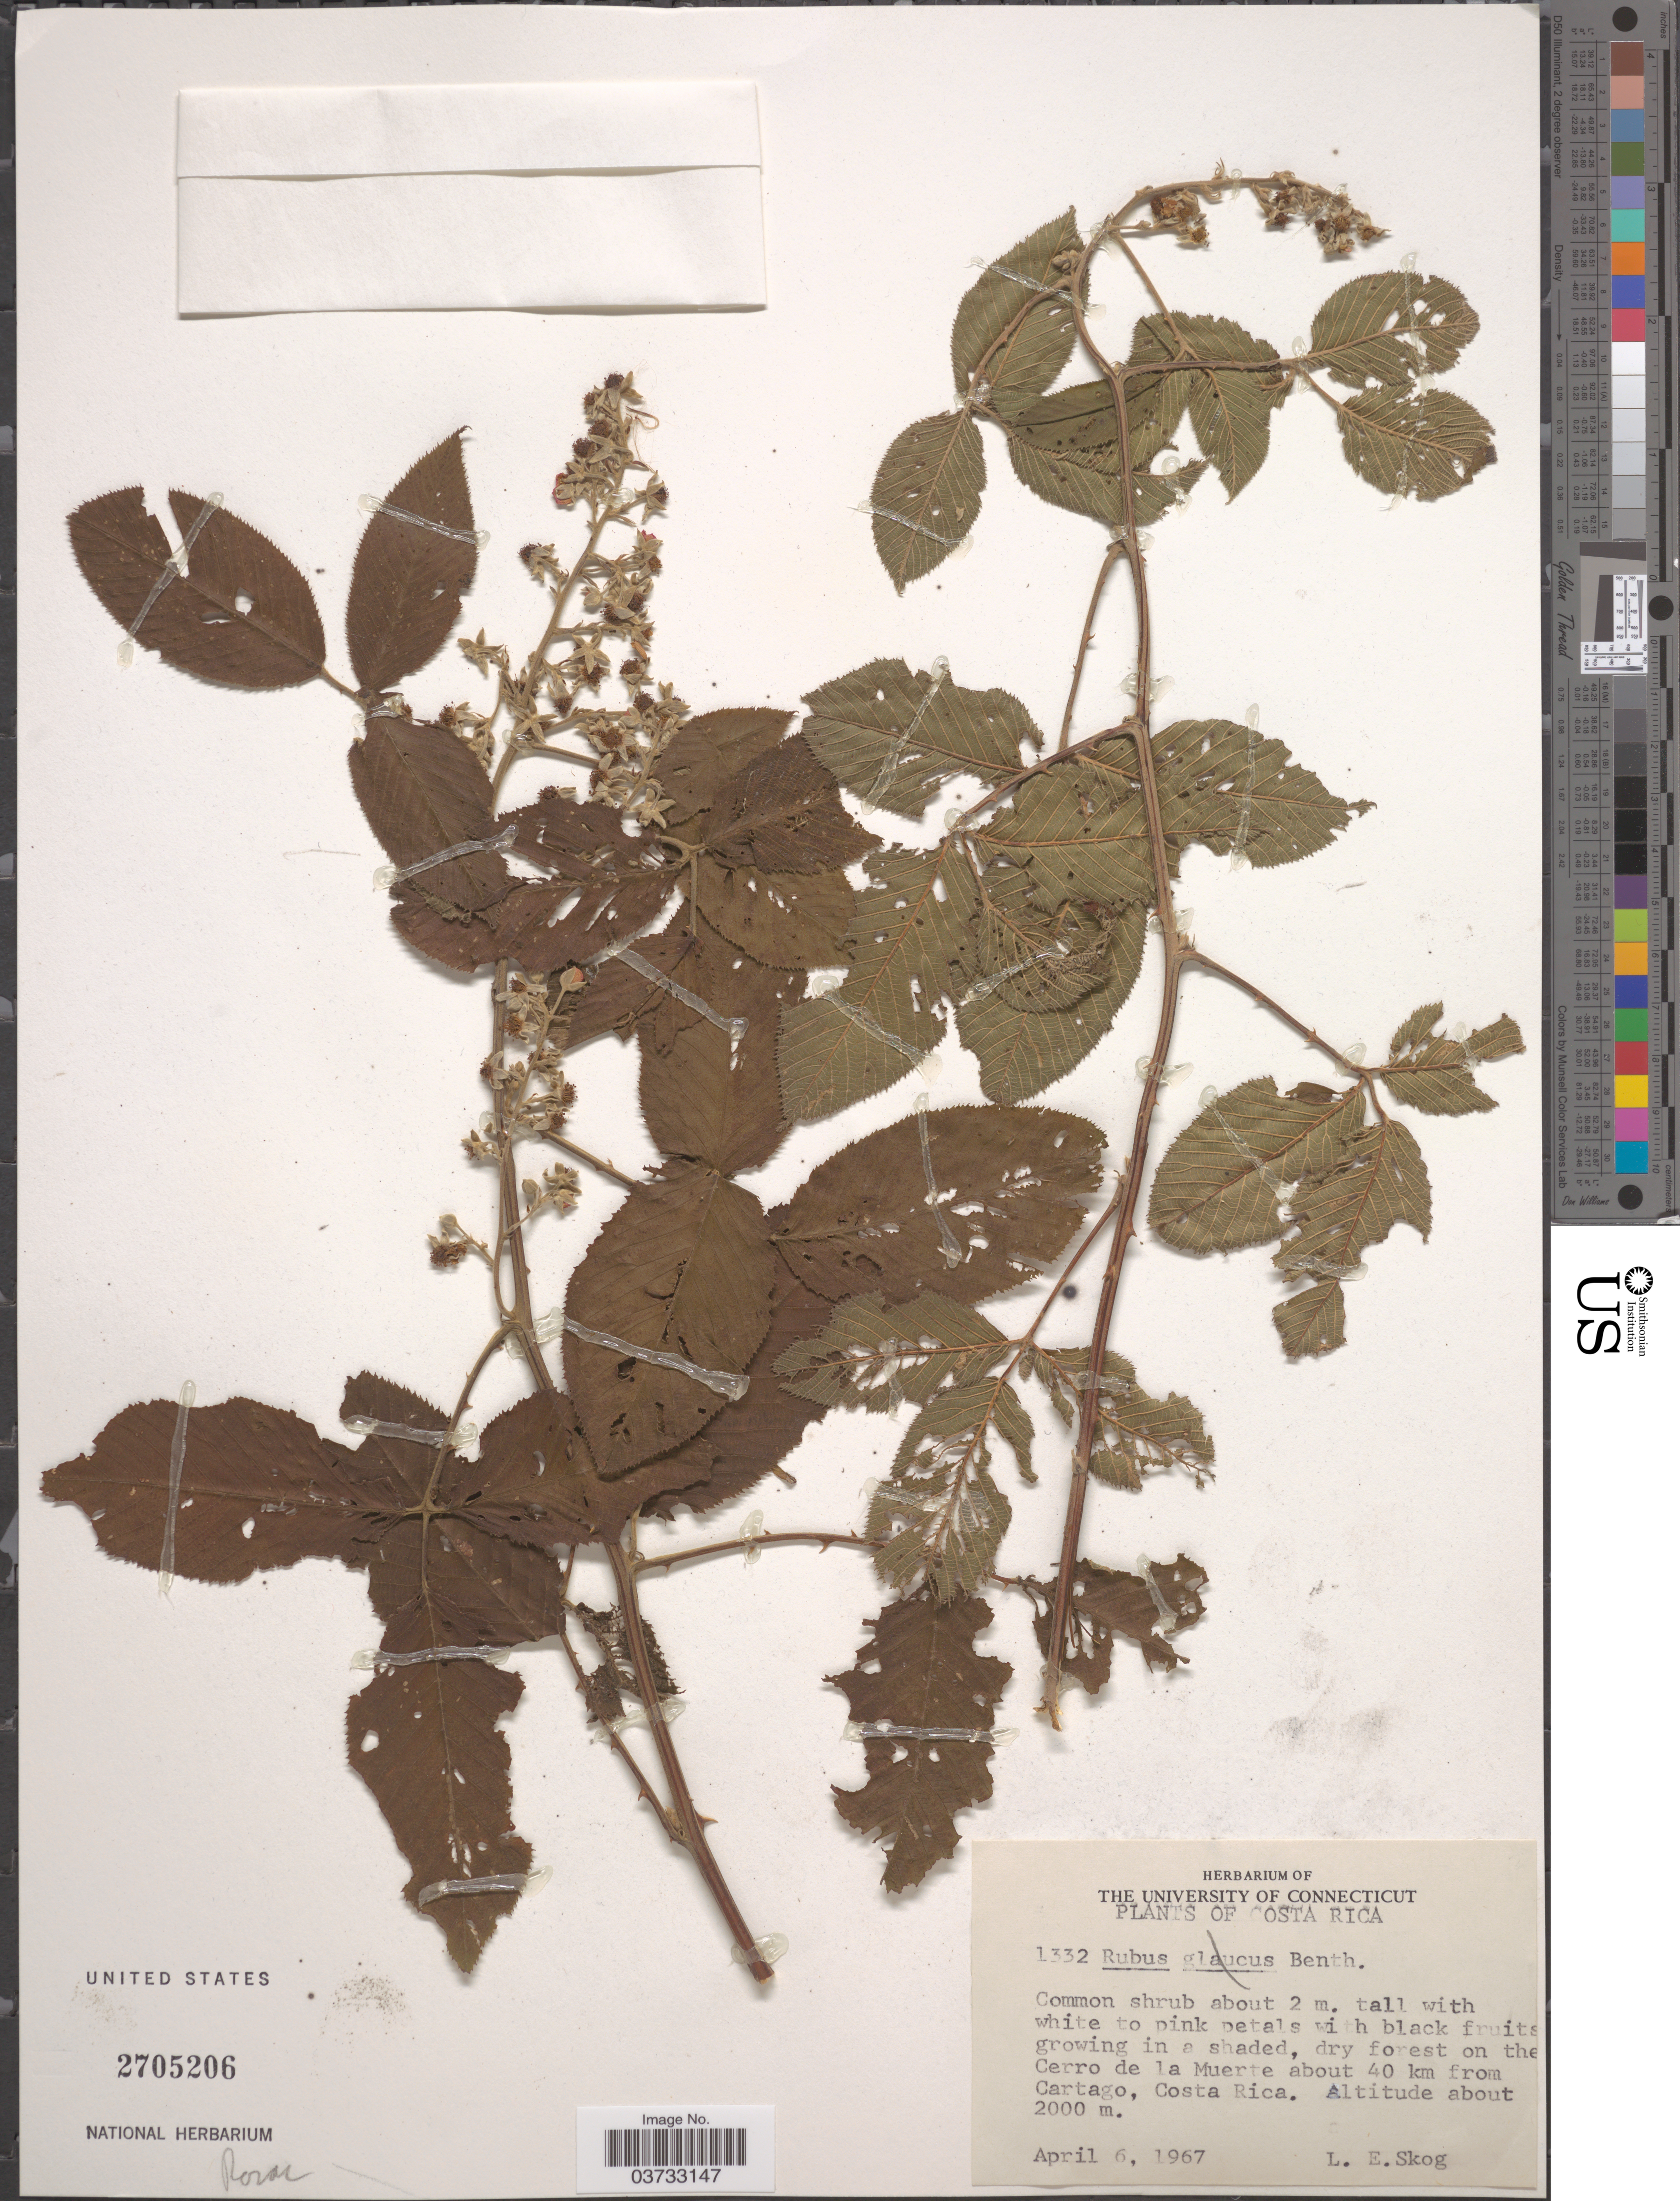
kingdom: Plantae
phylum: Tracheophyta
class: Magnoliopsida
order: Rosales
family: Rosaceae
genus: Rubus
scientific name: Rubus sp.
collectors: L. E. Skog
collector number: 1332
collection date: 1967-04-06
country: Costa Rica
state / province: Cartago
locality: Cerro de la Muerte about 40 km from Cartago.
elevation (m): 2000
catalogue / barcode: US 2705206